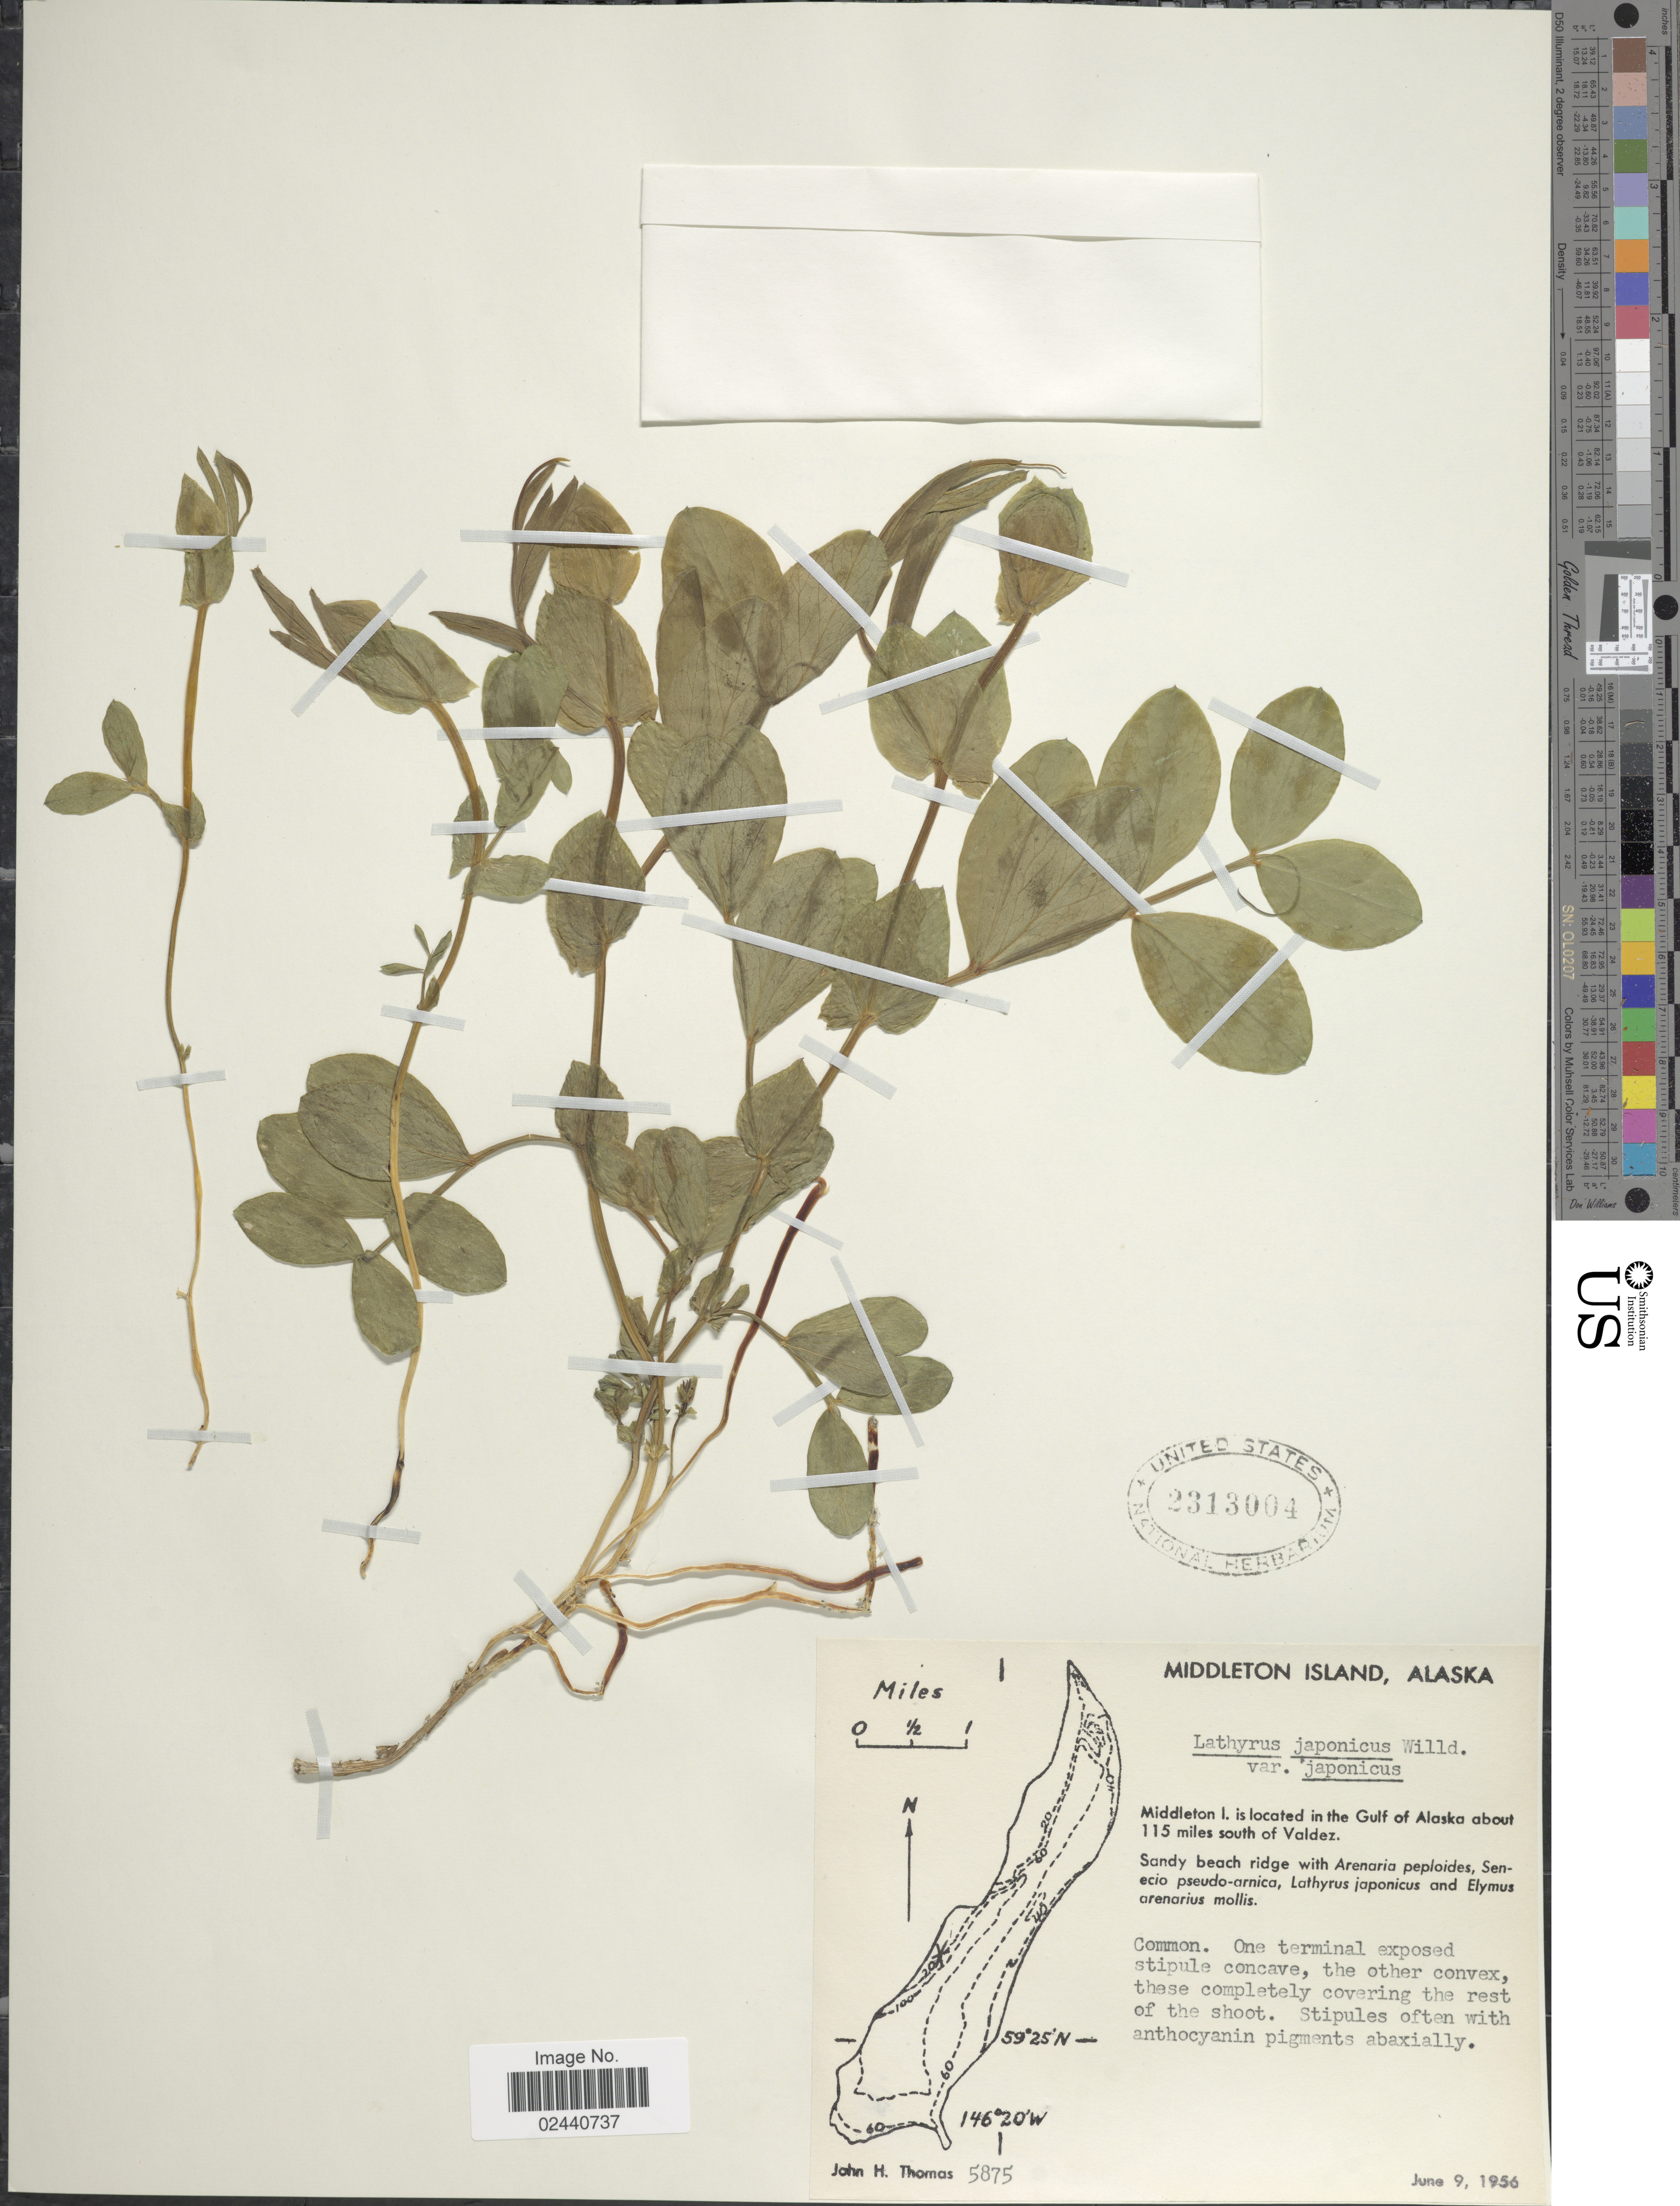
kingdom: Plantae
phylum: Tracheophyta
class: Magnoliopsida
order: Fabales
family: Fabaceae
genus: Lathyrus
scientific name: Lathyrus japonicus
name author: Willd.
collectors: J. H. Thomas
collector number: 5875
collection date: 1956-06-09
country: United States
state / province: Alaska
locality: Middleton Island, Gulf of Alaska about 115 miles south of Valdez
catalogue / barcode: US 2313004